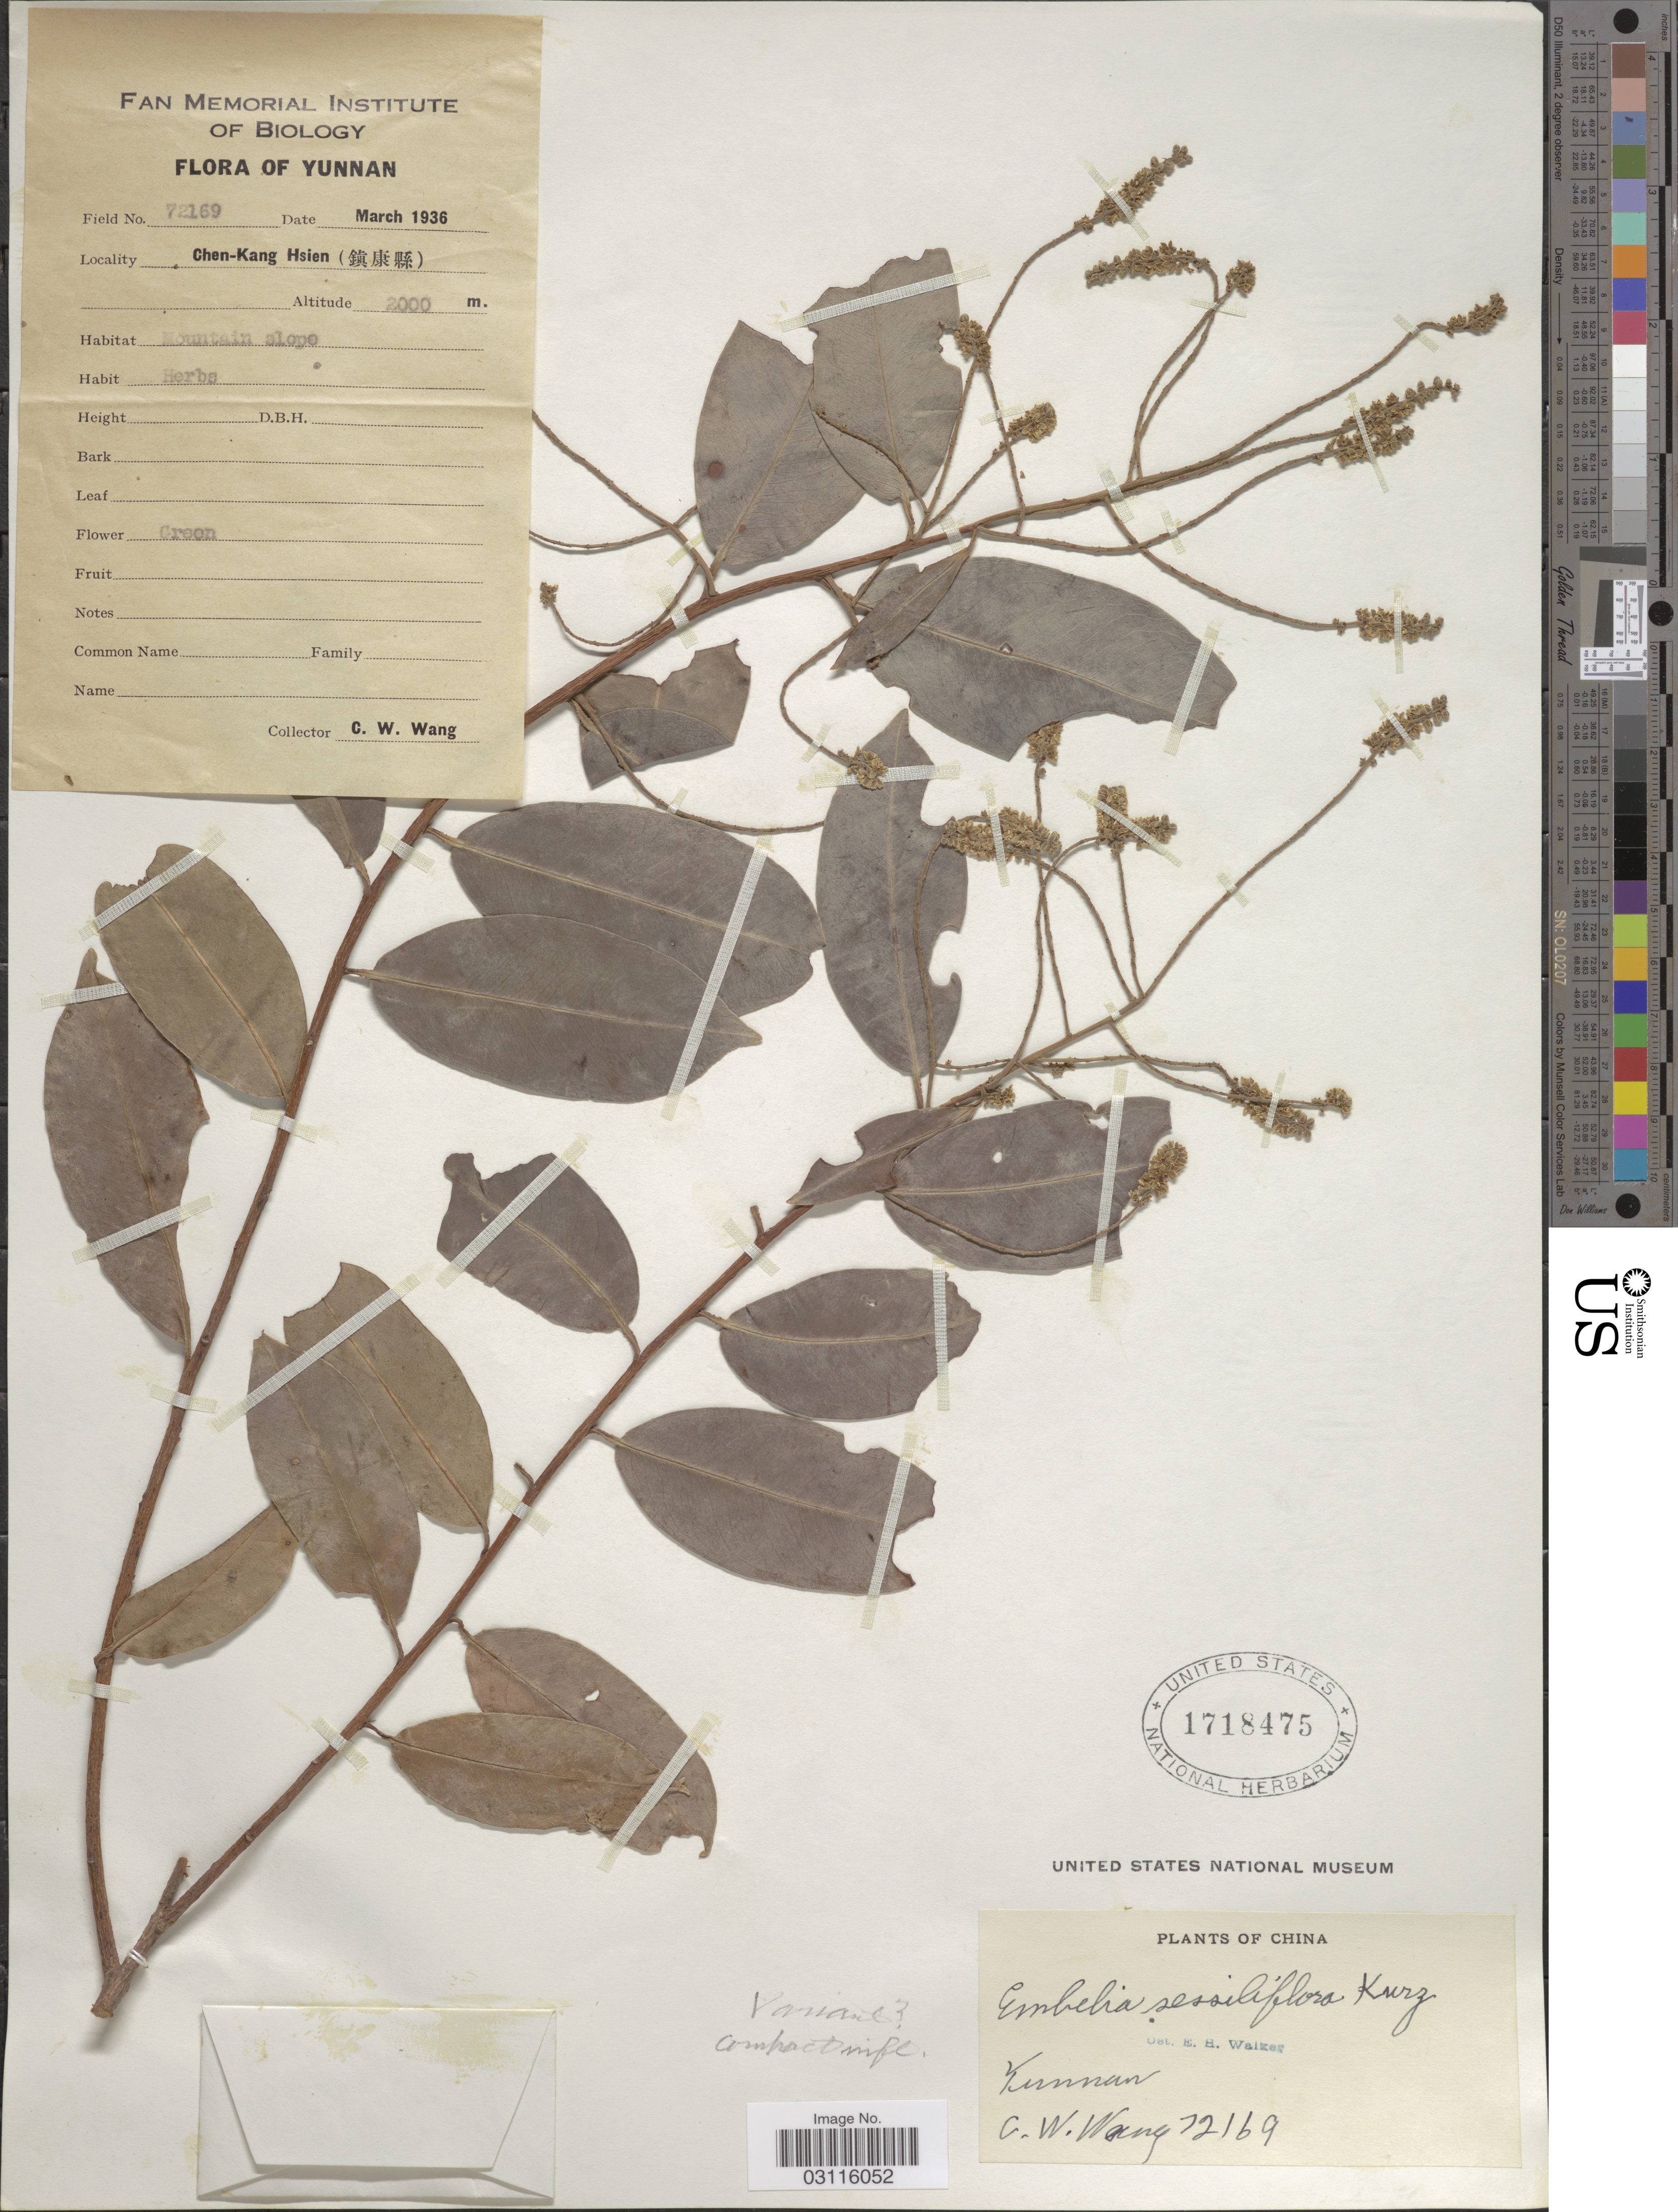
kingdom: Plantae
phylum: Tracheophyta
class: Magnoliopsida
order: Ericales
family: Primulaceae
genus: Embelia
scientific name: Embelia sessiliflora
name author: Kurz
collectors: C. W. Wang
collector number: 72169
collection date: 1936-03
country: China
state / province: Yunnan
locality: Chen-Kang Hsien, Mountain slope.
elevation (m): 2000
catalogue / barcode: US 1718475